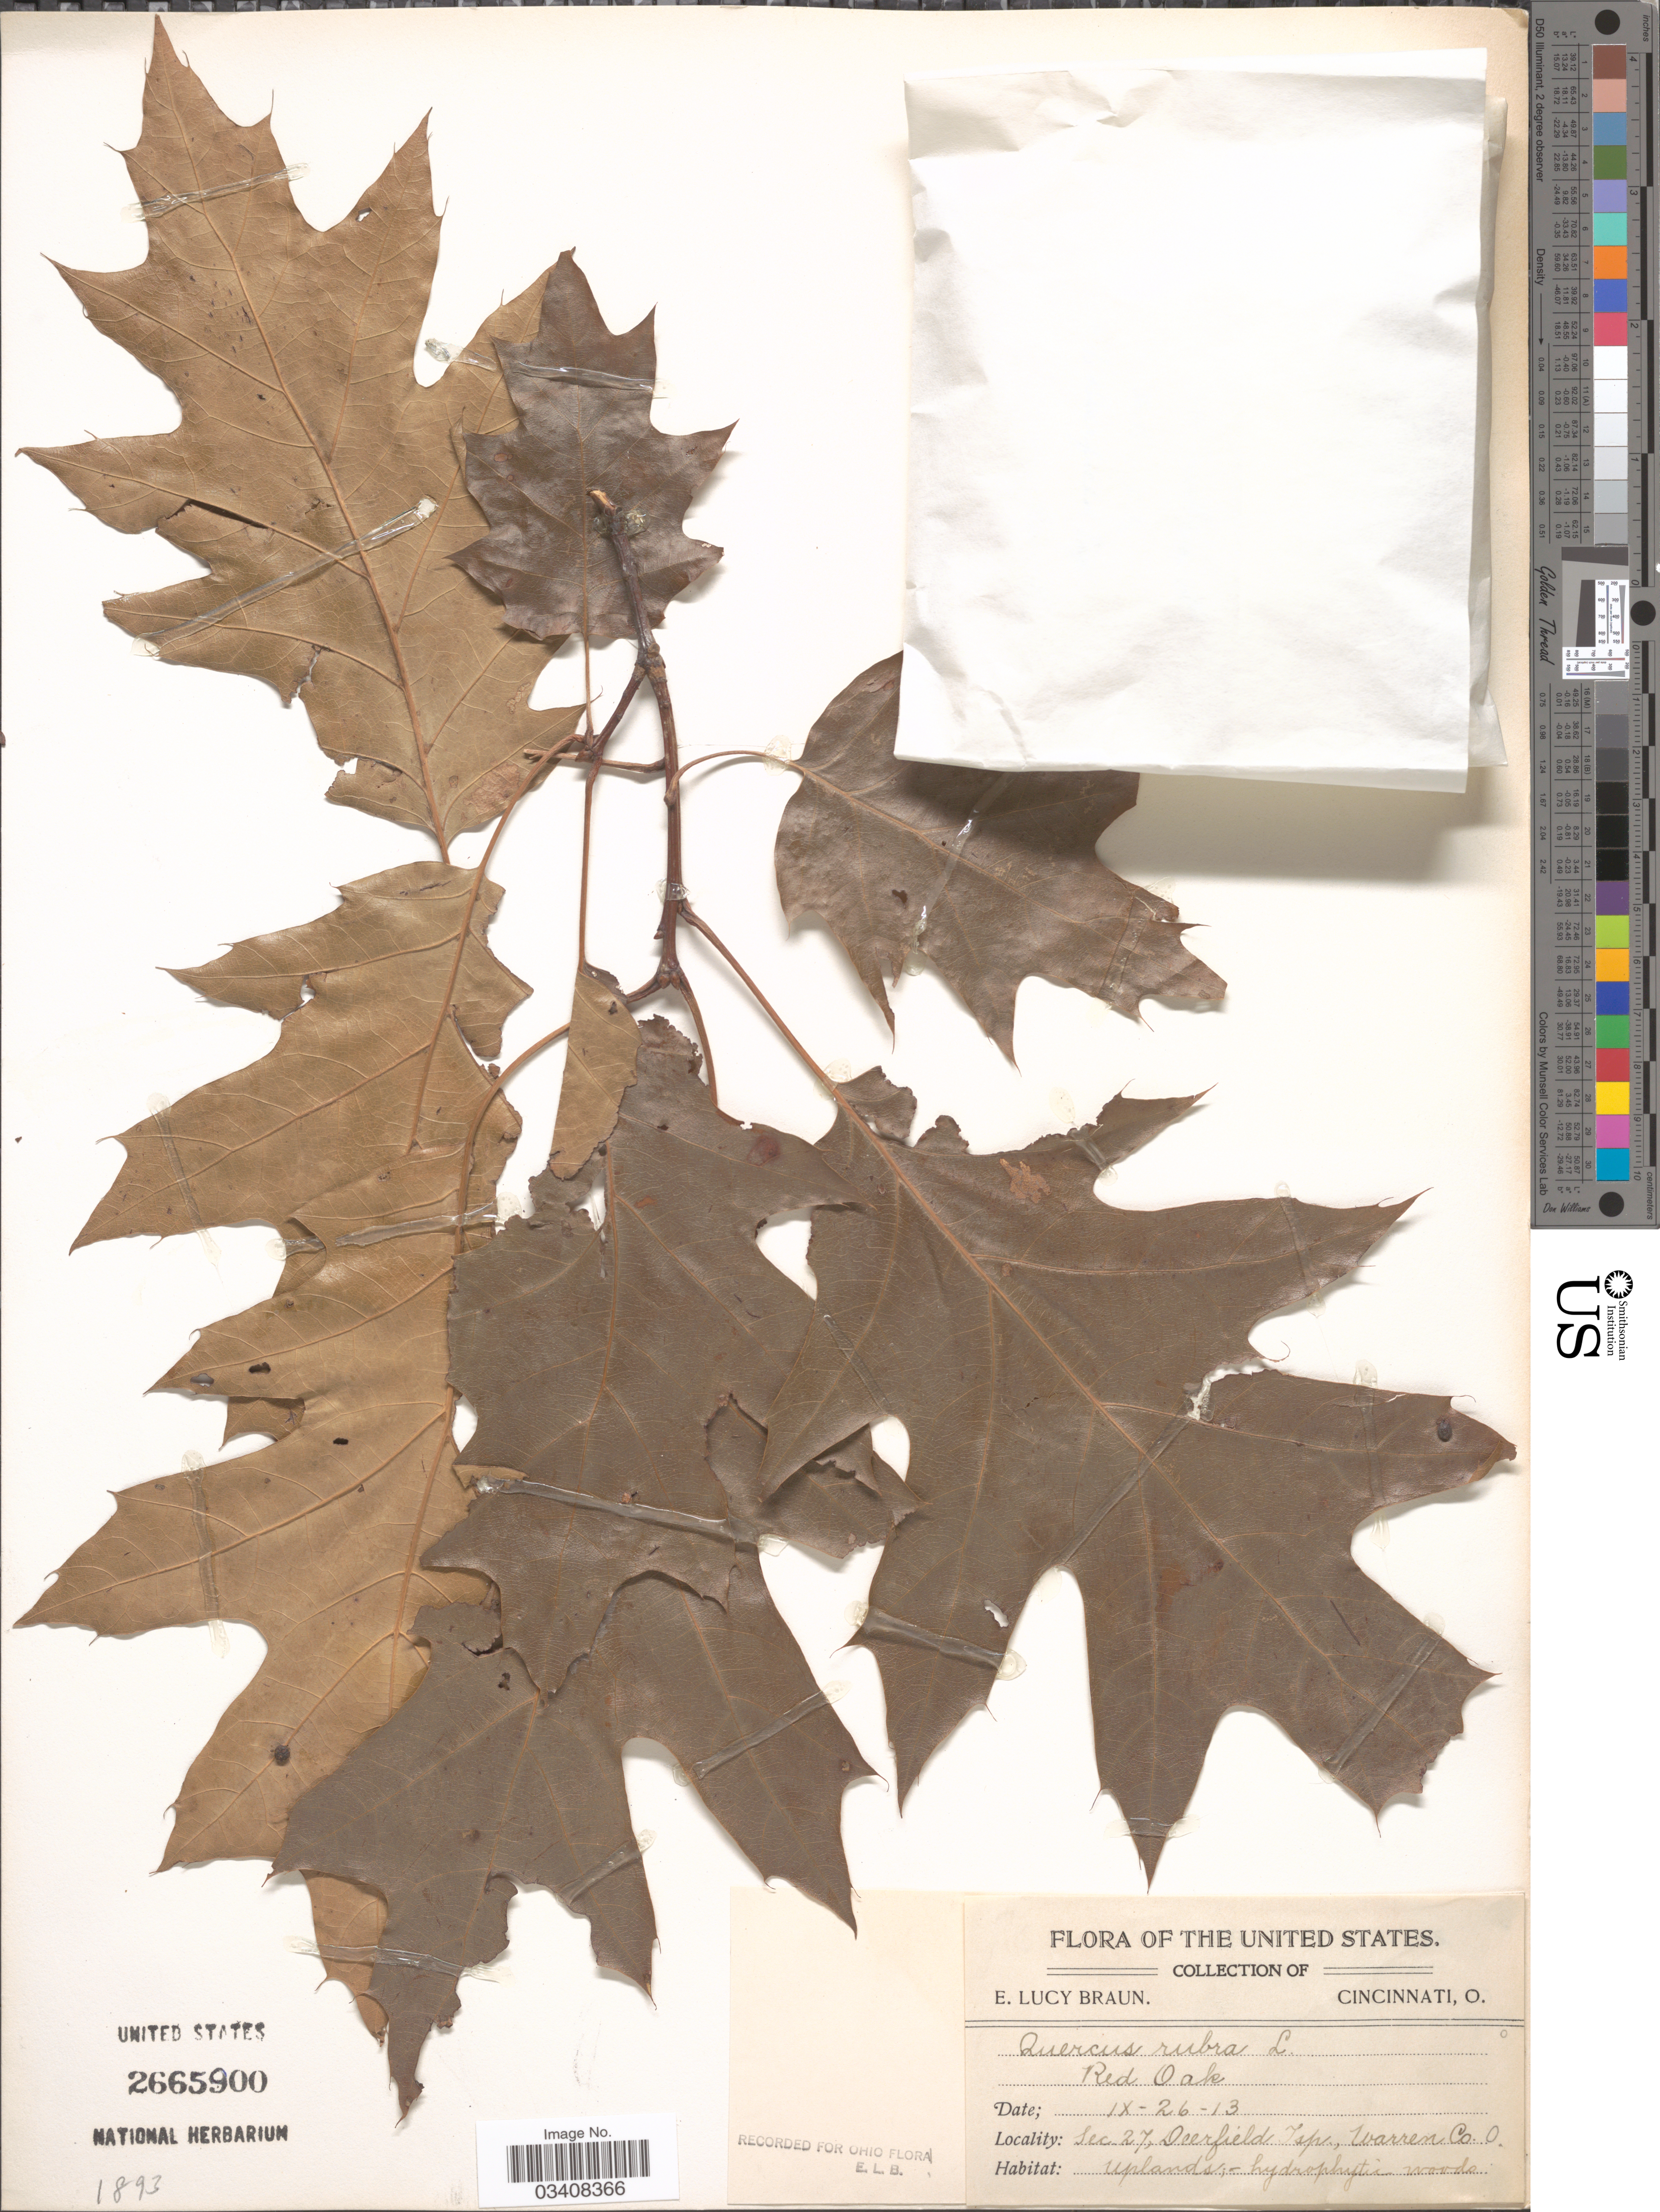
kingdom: Plantae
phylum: Tracheophyta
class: Magnoliopsida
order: Fagales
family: Fagaceae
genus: Quercus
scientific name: Quercus rubra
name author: L.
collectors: E. L. Braun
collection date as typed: Transcribed d/m/y: 26/9/13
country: United States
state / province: Ohio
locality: Sec. 27, Deerfield Tsp., Warren Co.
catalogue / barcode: US 2665900